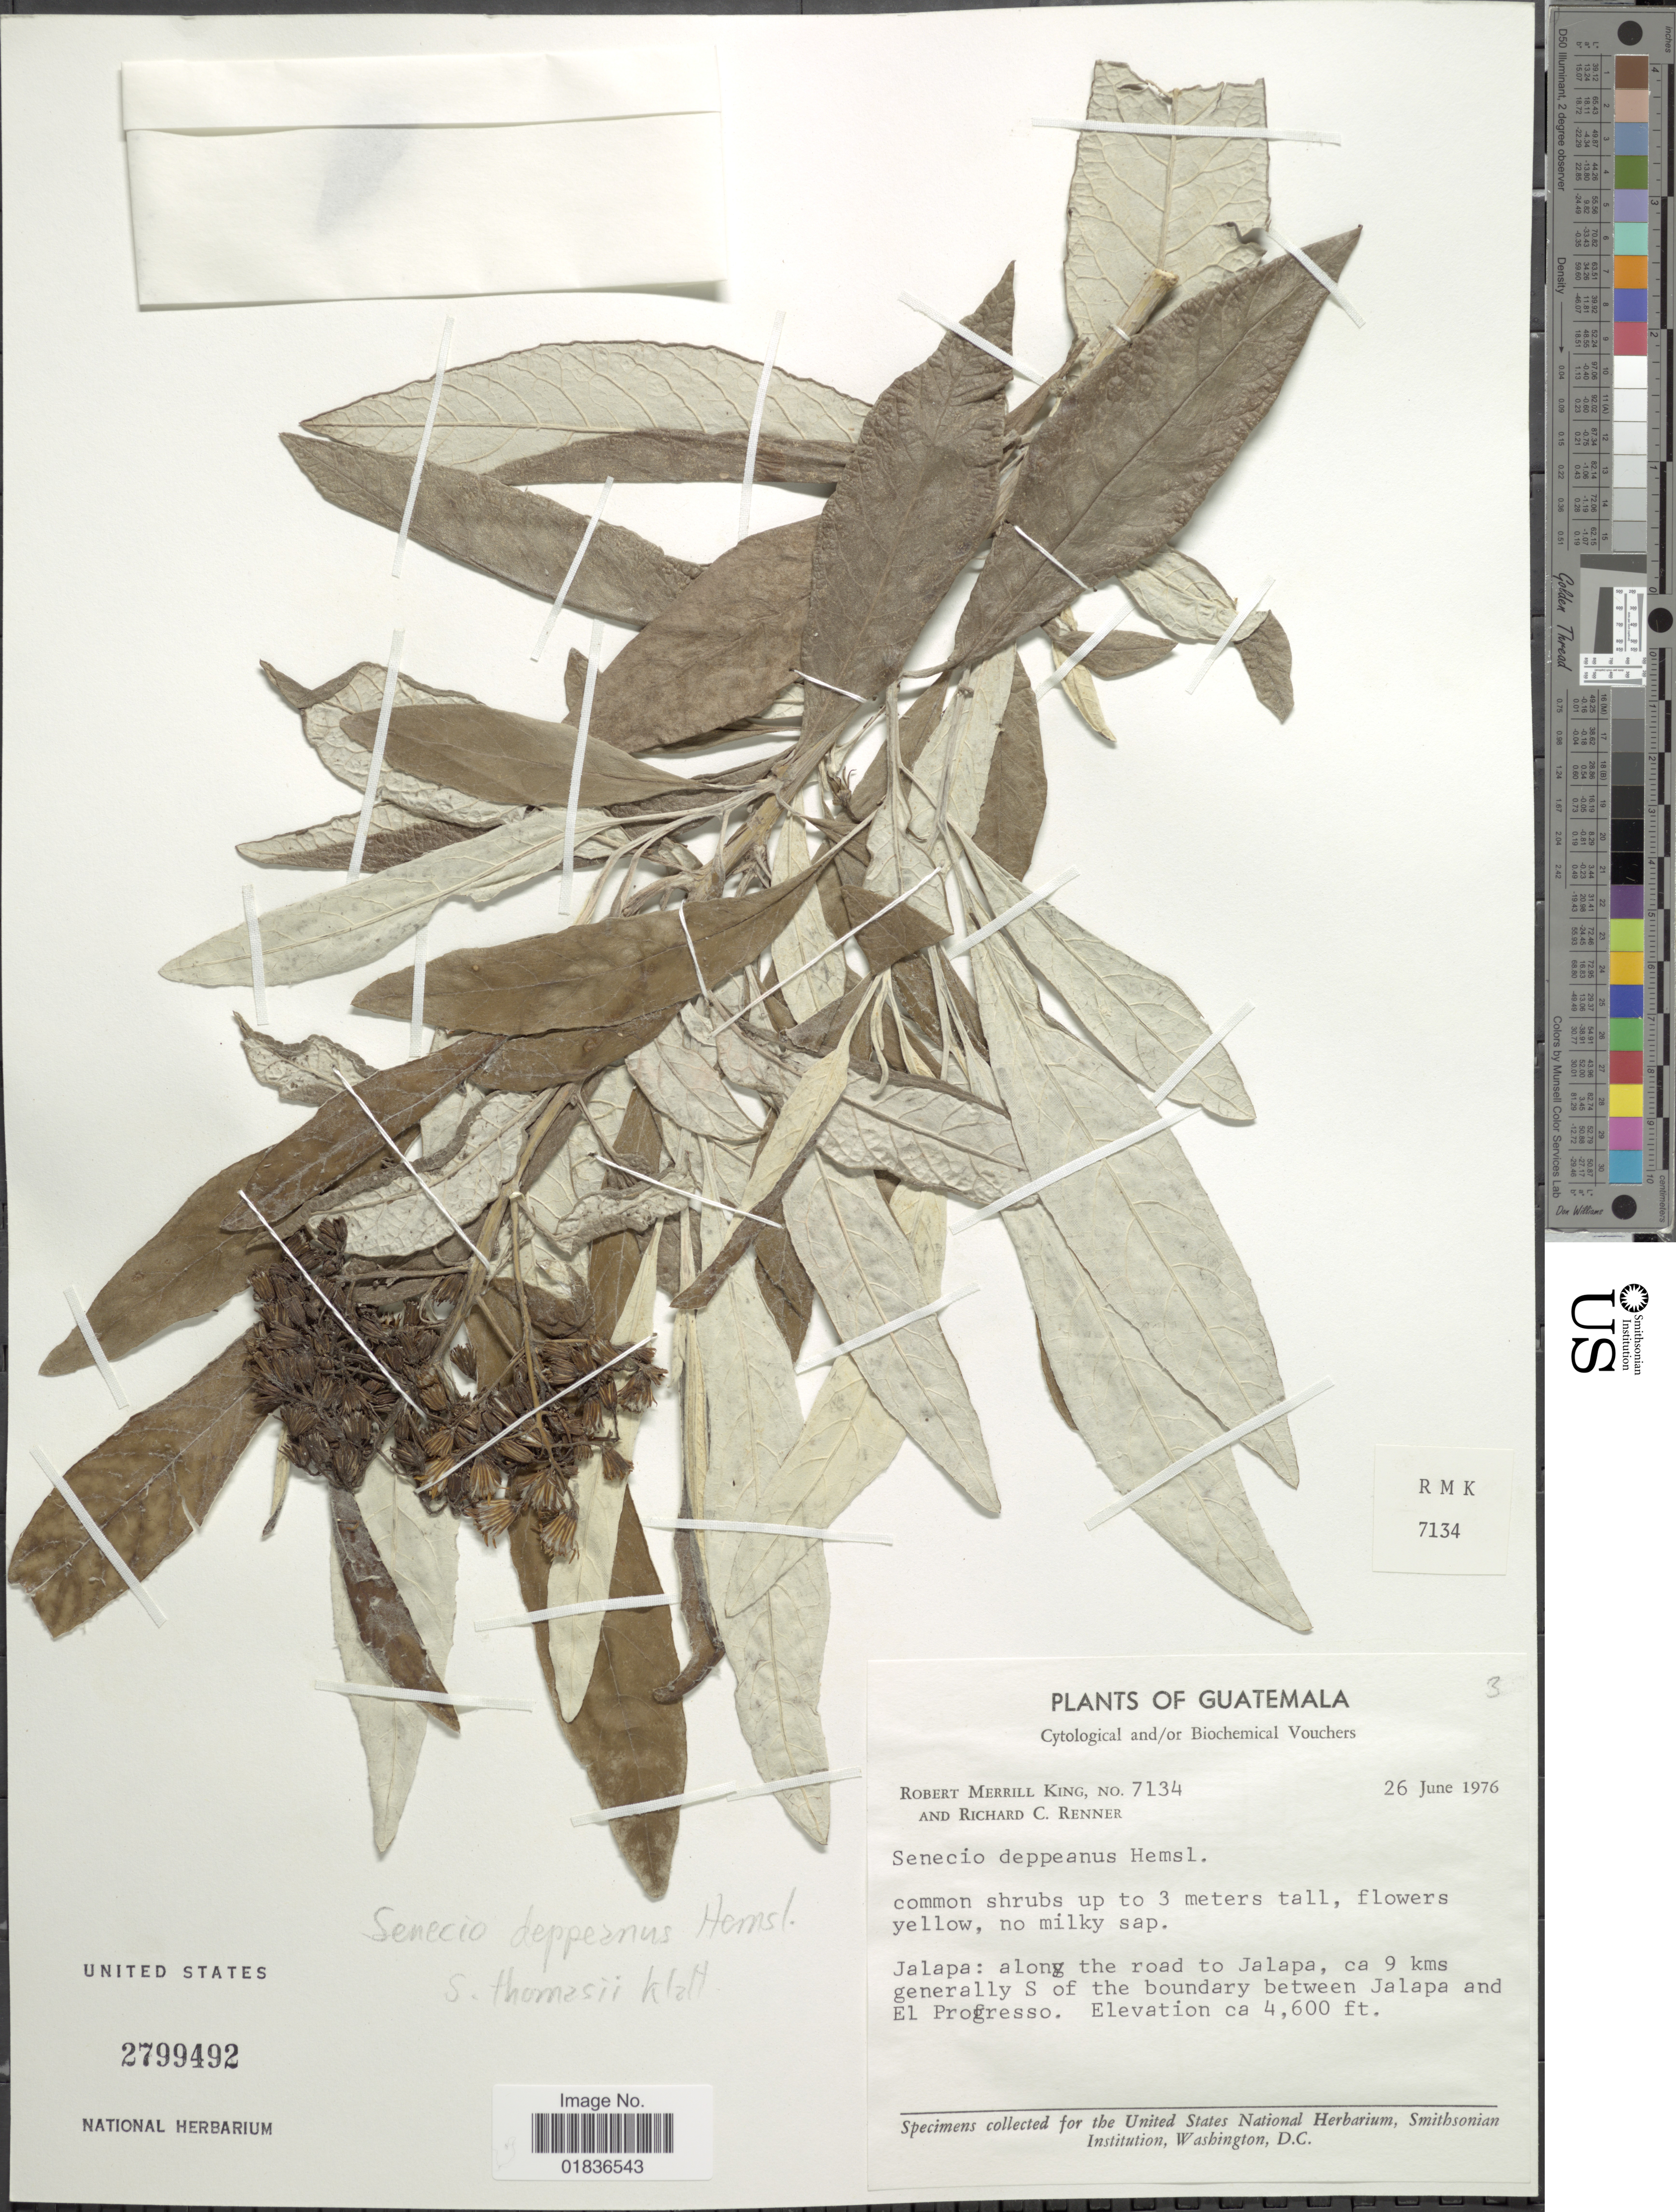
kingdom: Plantae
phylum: Tracheophyta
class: Magnoliopsida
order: Asterales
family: Asteraceae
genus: Senecio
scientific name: Senecio deppeanus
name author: Hemsl.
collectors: R. M. King & R. C. Renner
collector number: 7134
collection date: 1973-06-26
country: Guatemala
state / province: Jalapa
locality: Along the road to Jalapa, ca 9 kms generally S of the boundary between Jalapa and El Progresso.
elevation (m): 1402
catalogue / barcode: US 2799492